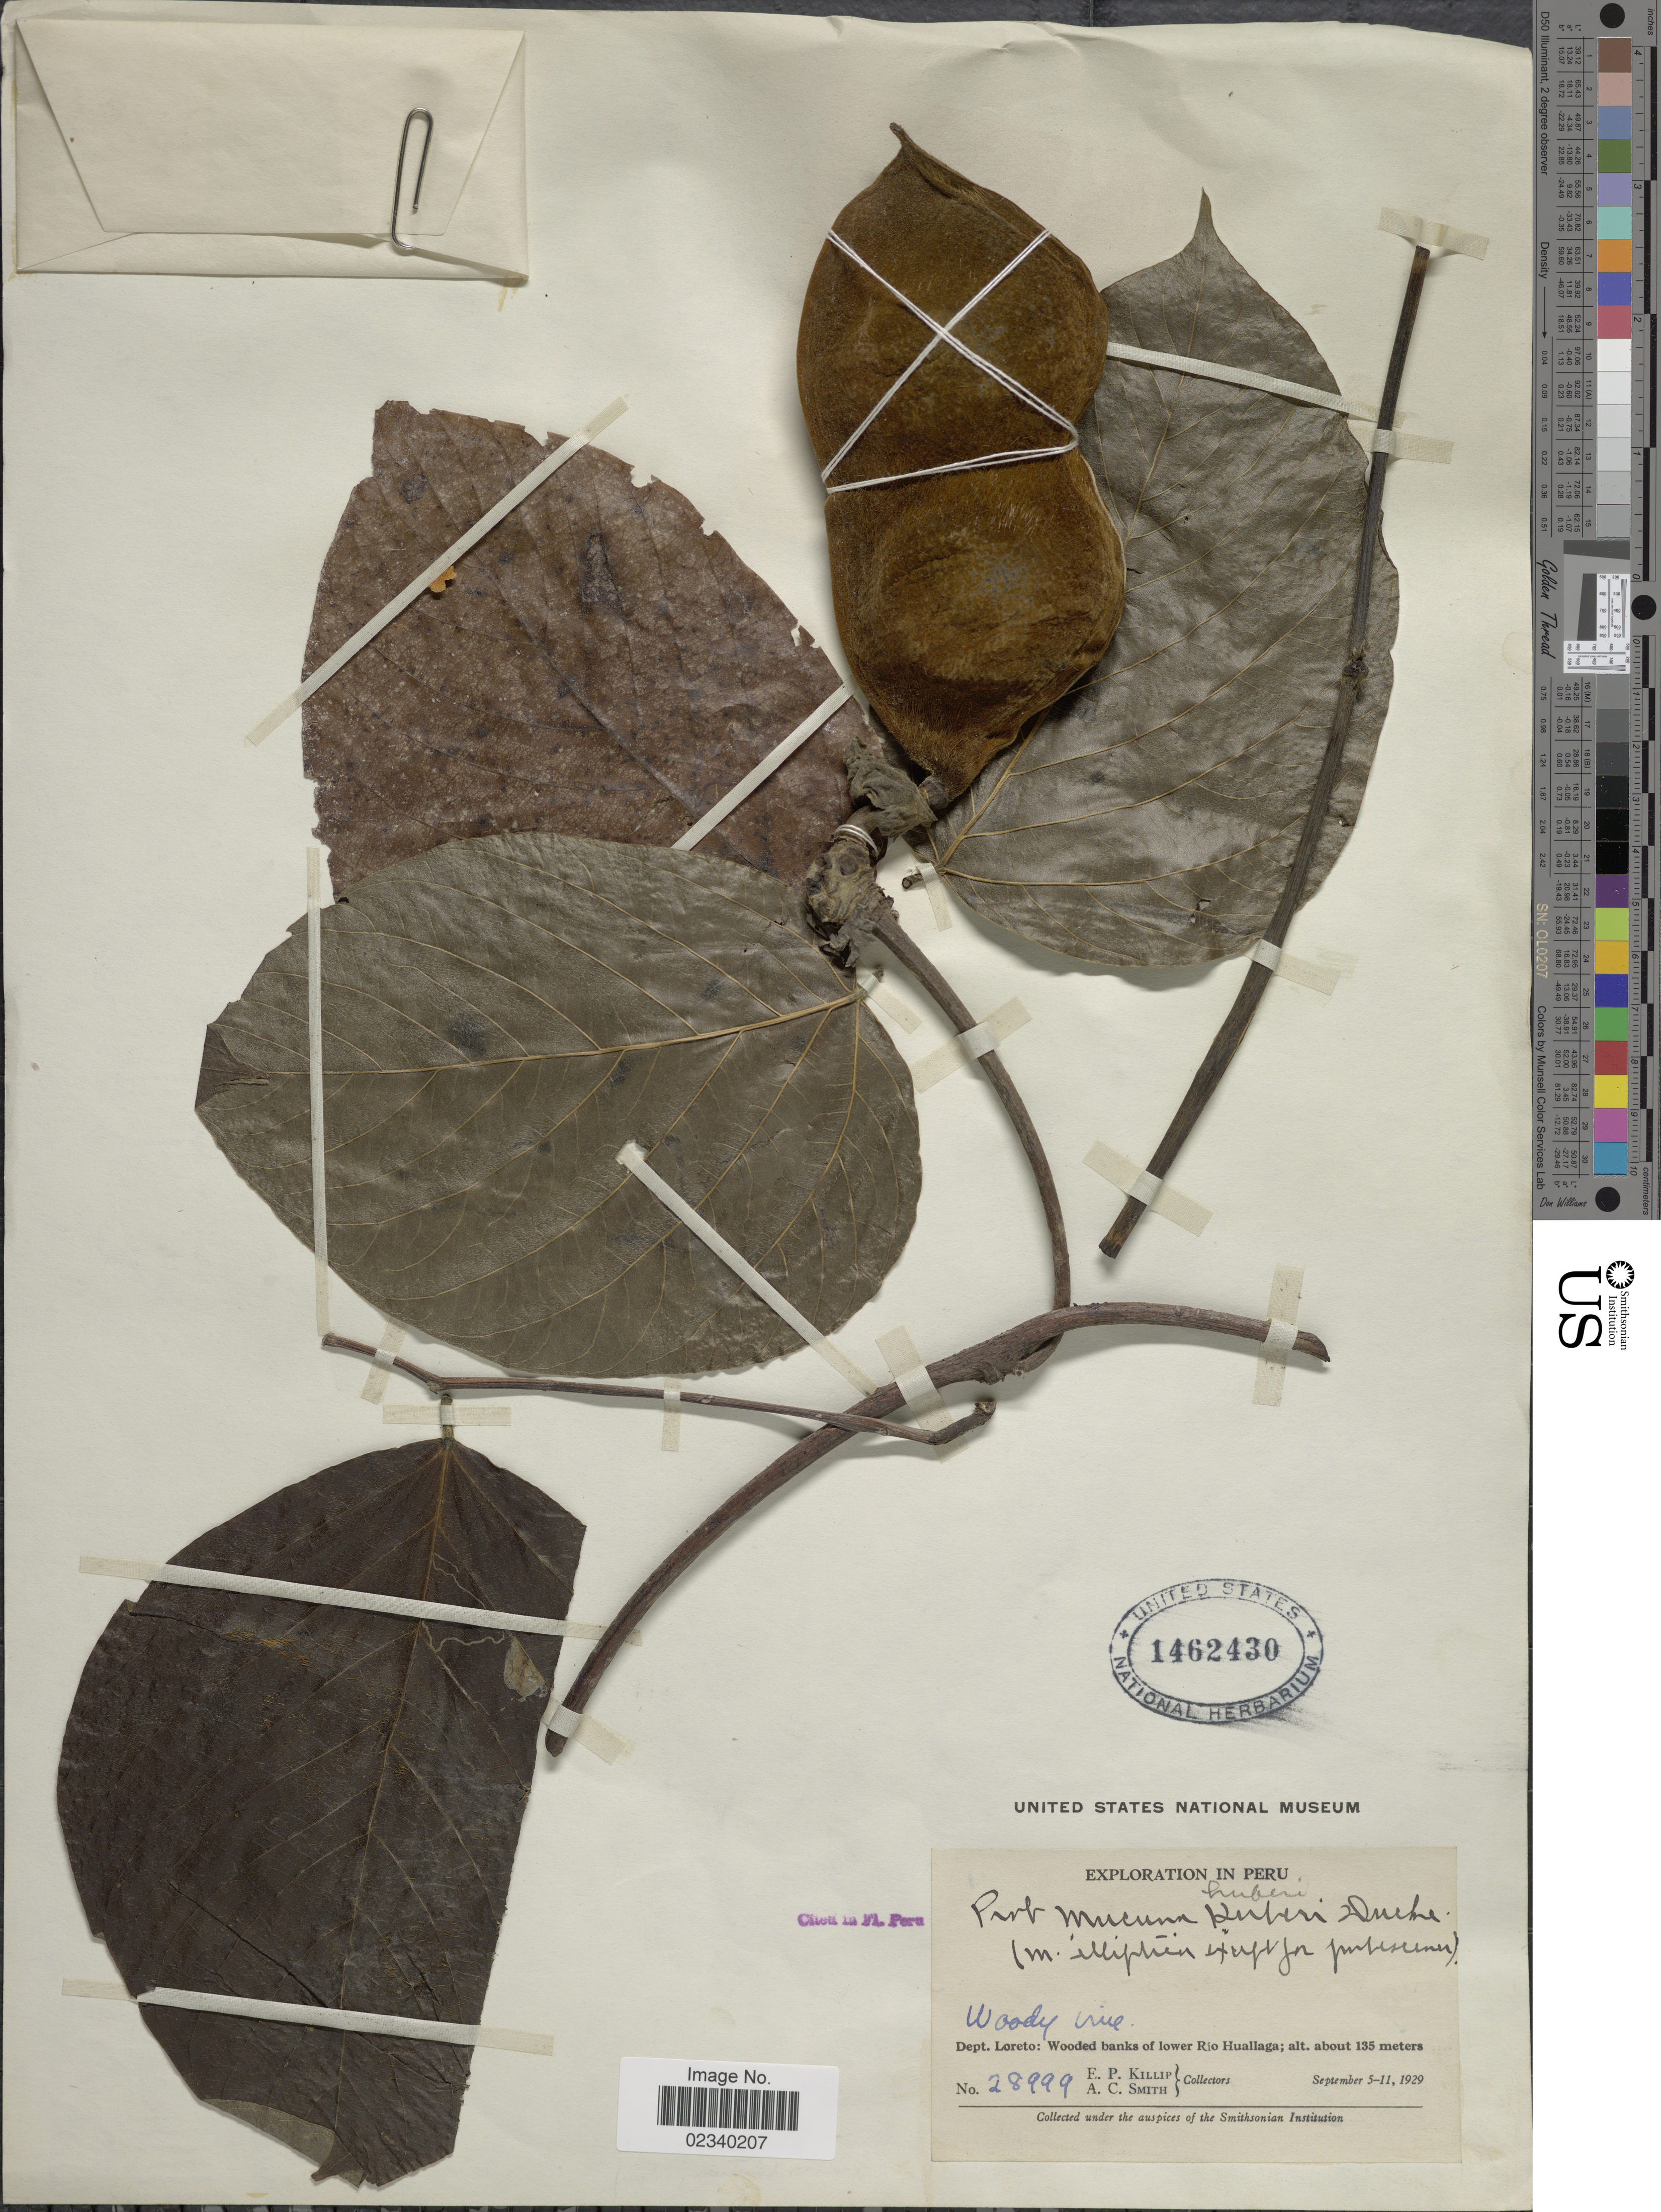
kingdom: Plantae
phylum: Tracheophyta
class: Magnoliopsida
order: Fabales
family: Fabaceae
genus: Mucuna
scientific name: Mucuna huberi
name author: Ducke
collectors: E. P. Killip & A. C. Smith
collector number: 28999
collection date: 1929-09-05/1929-09-11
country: Peru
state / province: Loreto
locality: Dept. Loreto: wooded banks of lower Rio Huallaga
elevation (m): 135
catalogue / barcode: US 1462430